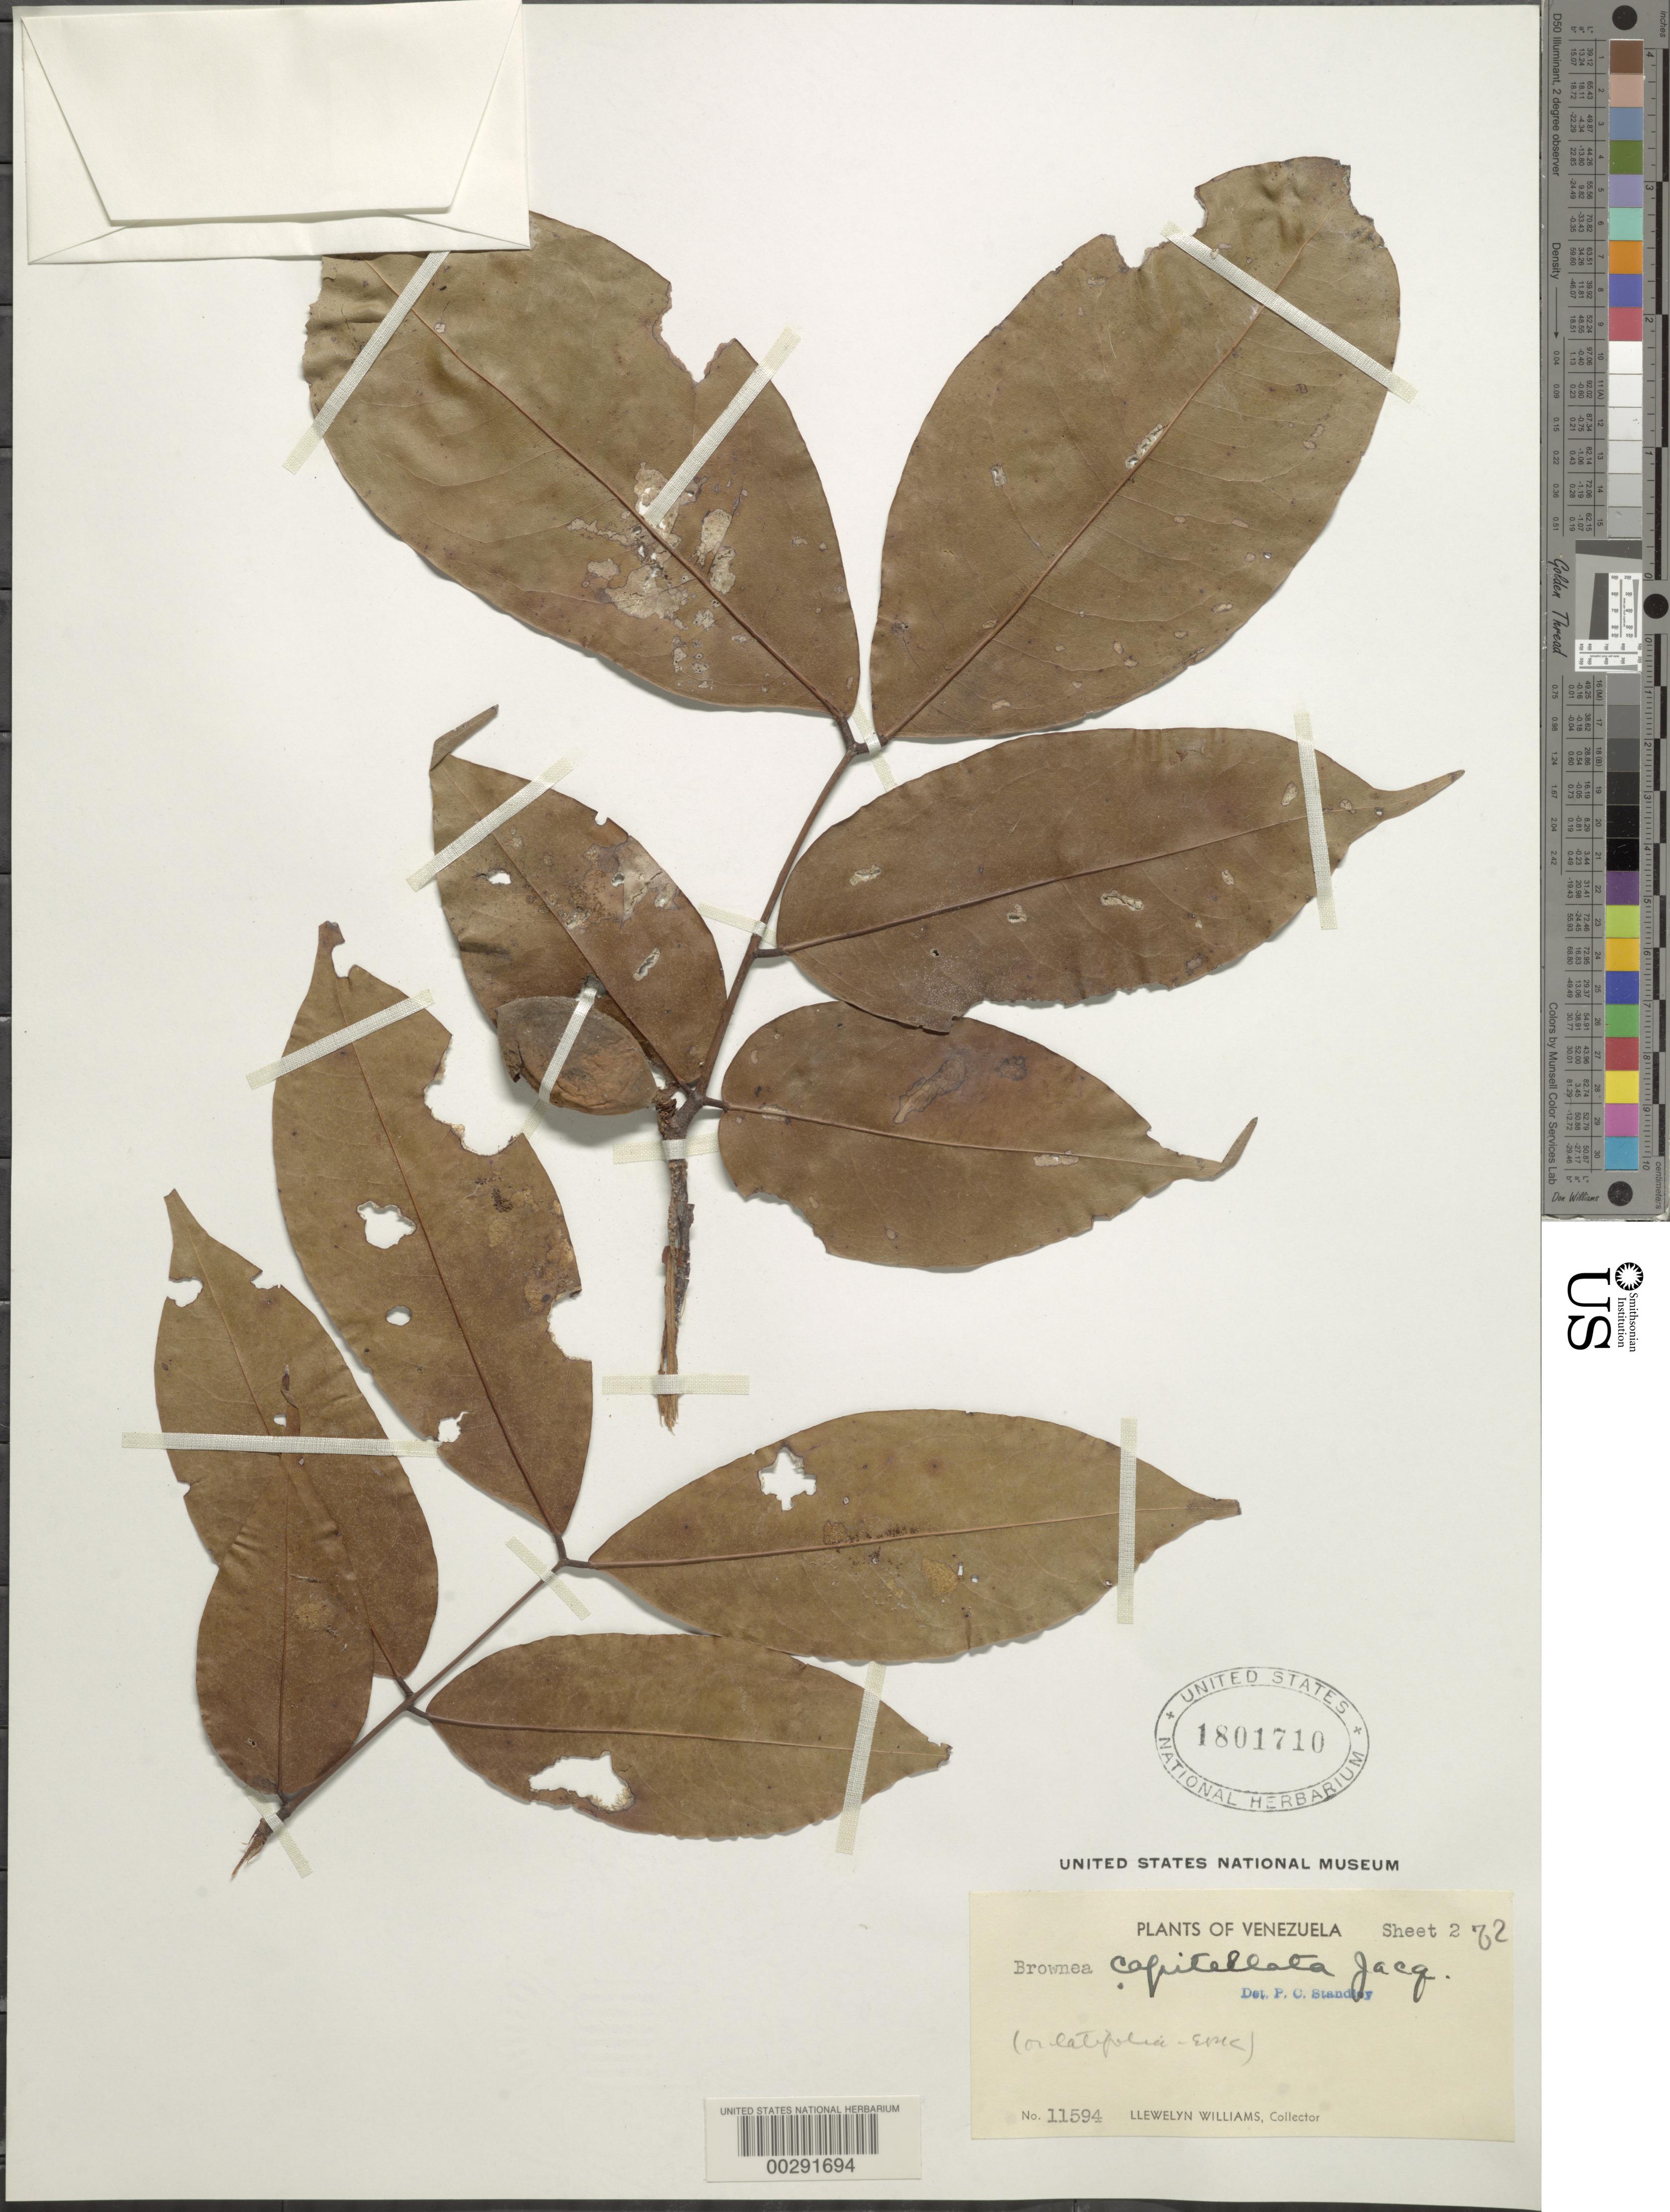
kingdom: Plantae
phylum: Tracheophyta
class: Magnoliopsida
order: Fabales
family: Fabaceae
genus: Brownea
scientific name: Brownea sp.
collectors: Ll. Williams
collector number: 11594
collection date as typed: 24 Mar 1939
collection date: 1939-03-24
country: Venezuela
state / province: Bolivar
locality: Temblador, medio caura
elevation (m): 120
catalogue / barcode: US 1801710